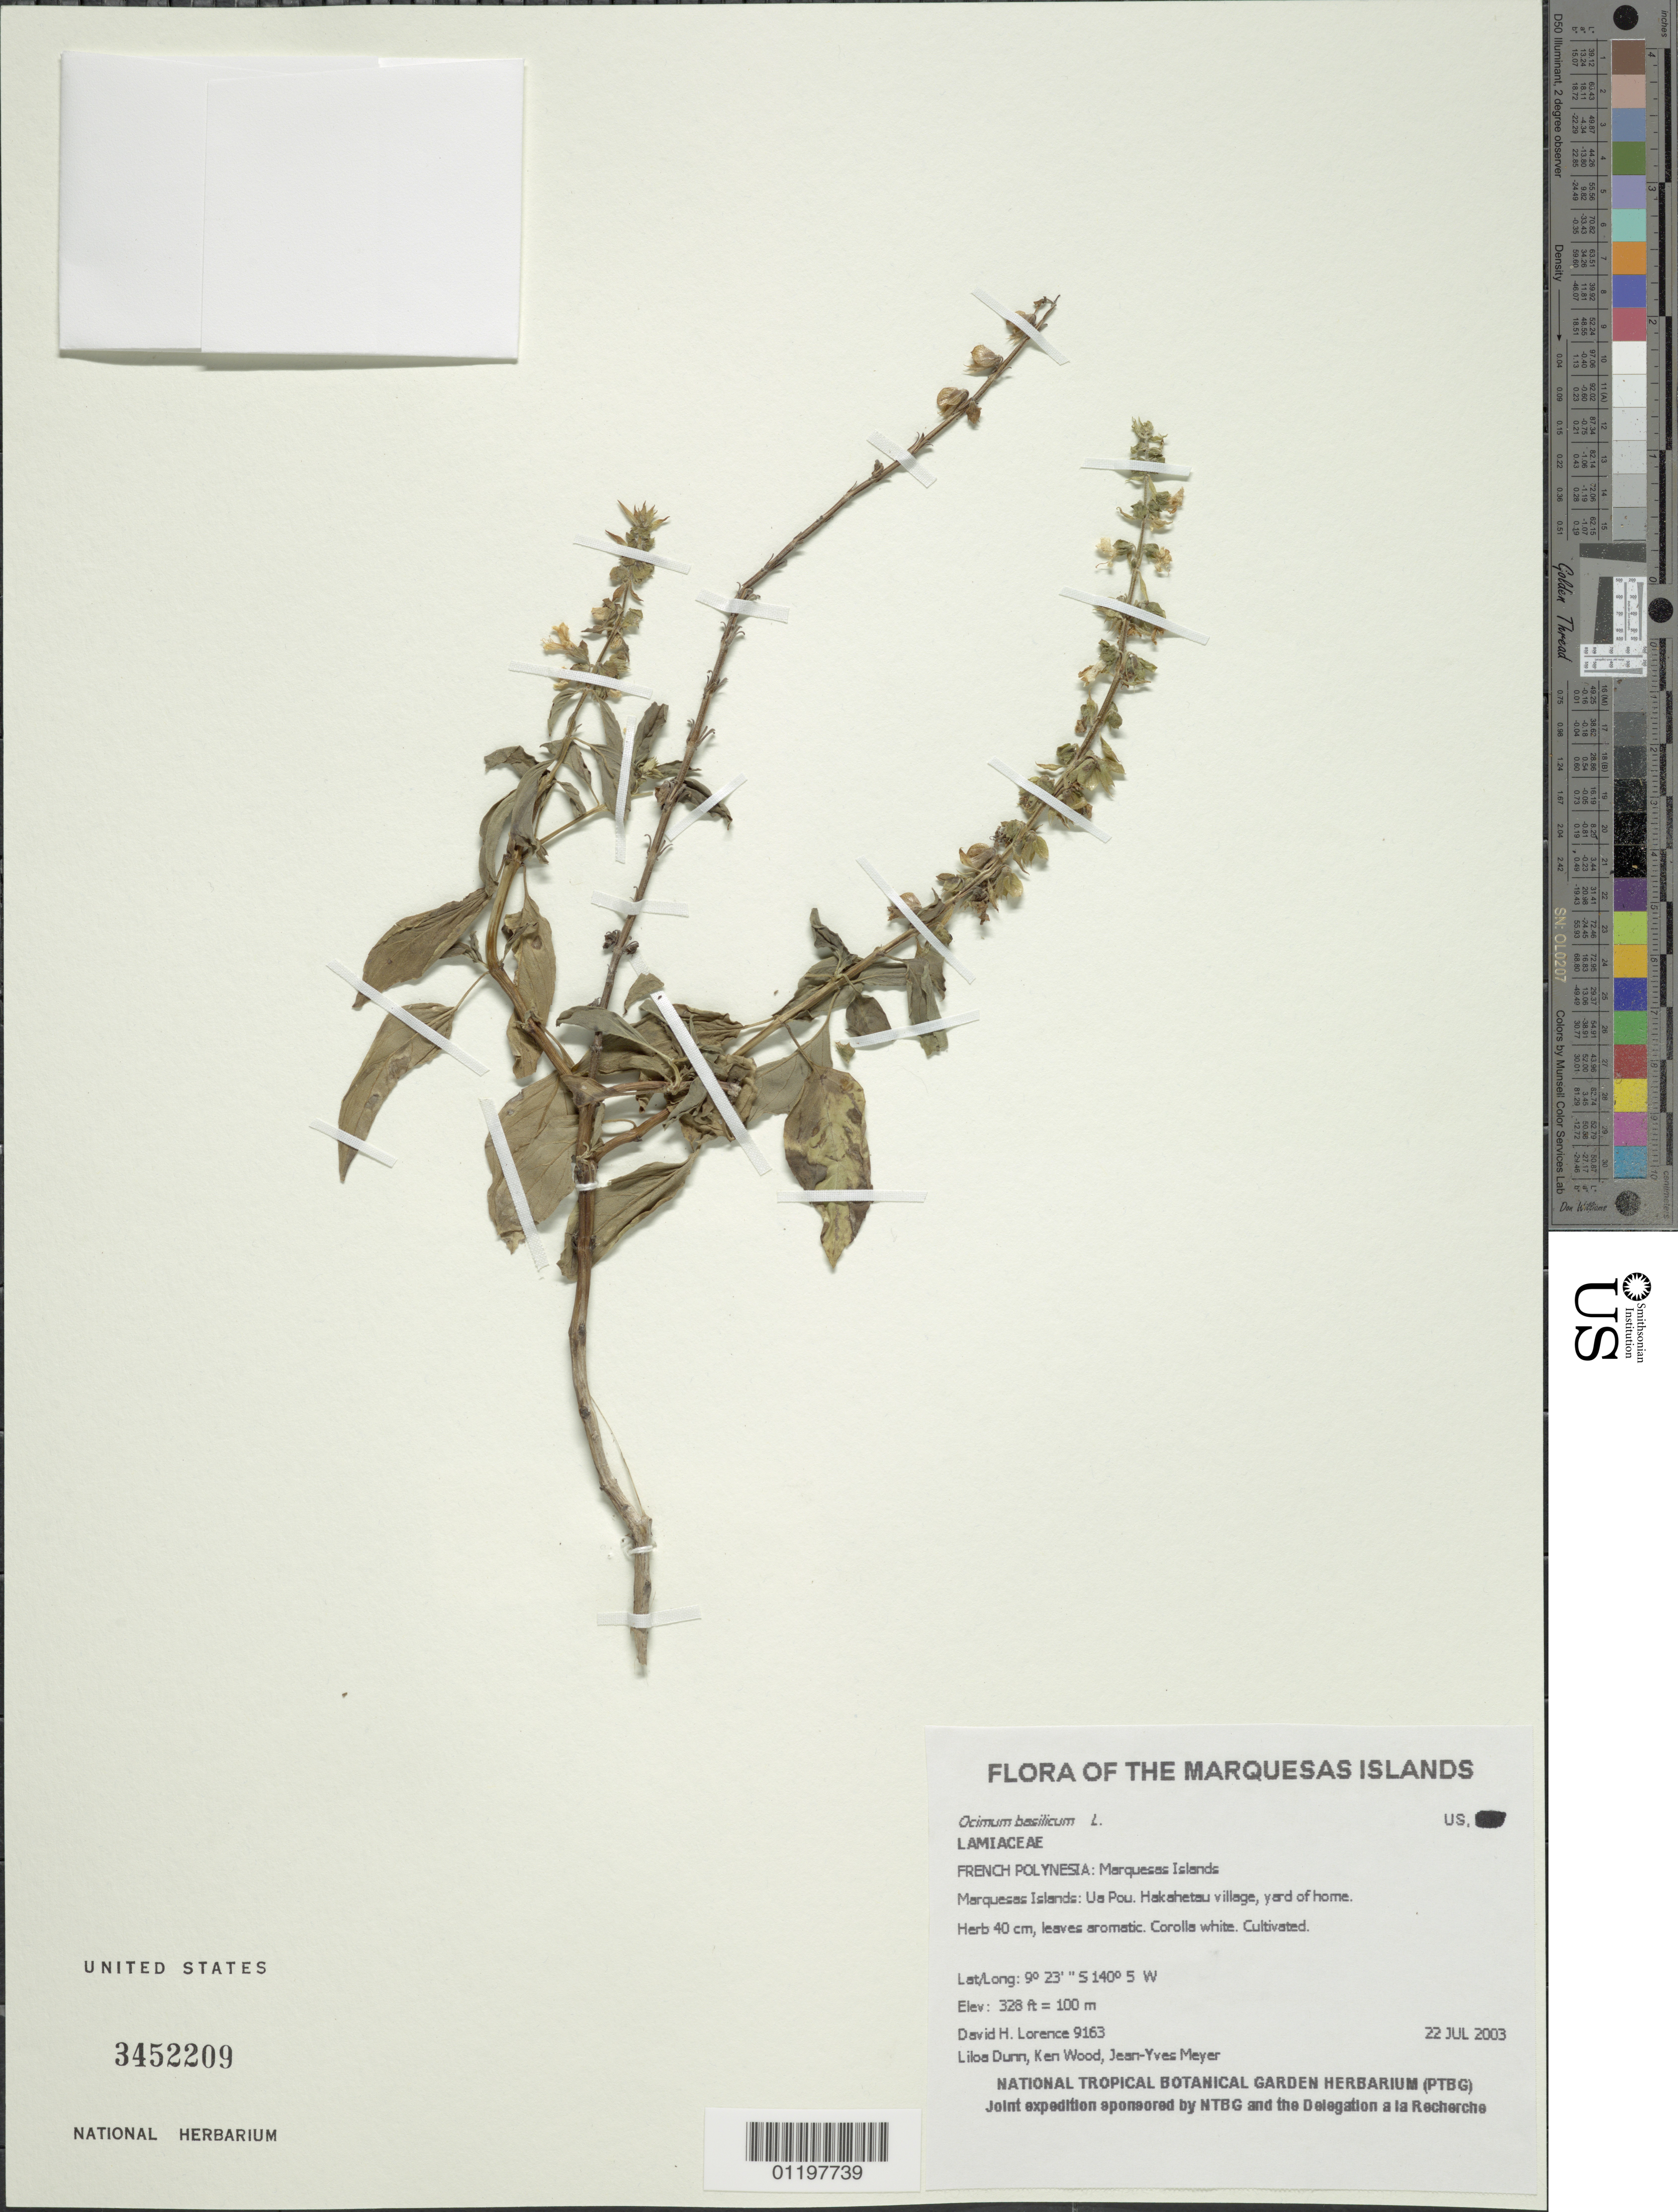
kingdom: Plantae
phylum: Tracheophyta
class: Magnoliopsida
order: Lamiales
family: Lamiaceae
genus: Ocimum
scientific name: Ocimum basilicum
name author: L.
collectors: D. Lorence, L. Dunn, K. R. Wood & J.-Y. Meyer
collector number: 9163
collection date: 2003-07-22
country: French Polynesia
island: Ua Pou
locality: Hakahetau village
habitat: Yard of home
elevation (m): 100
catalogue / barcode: US 3452209